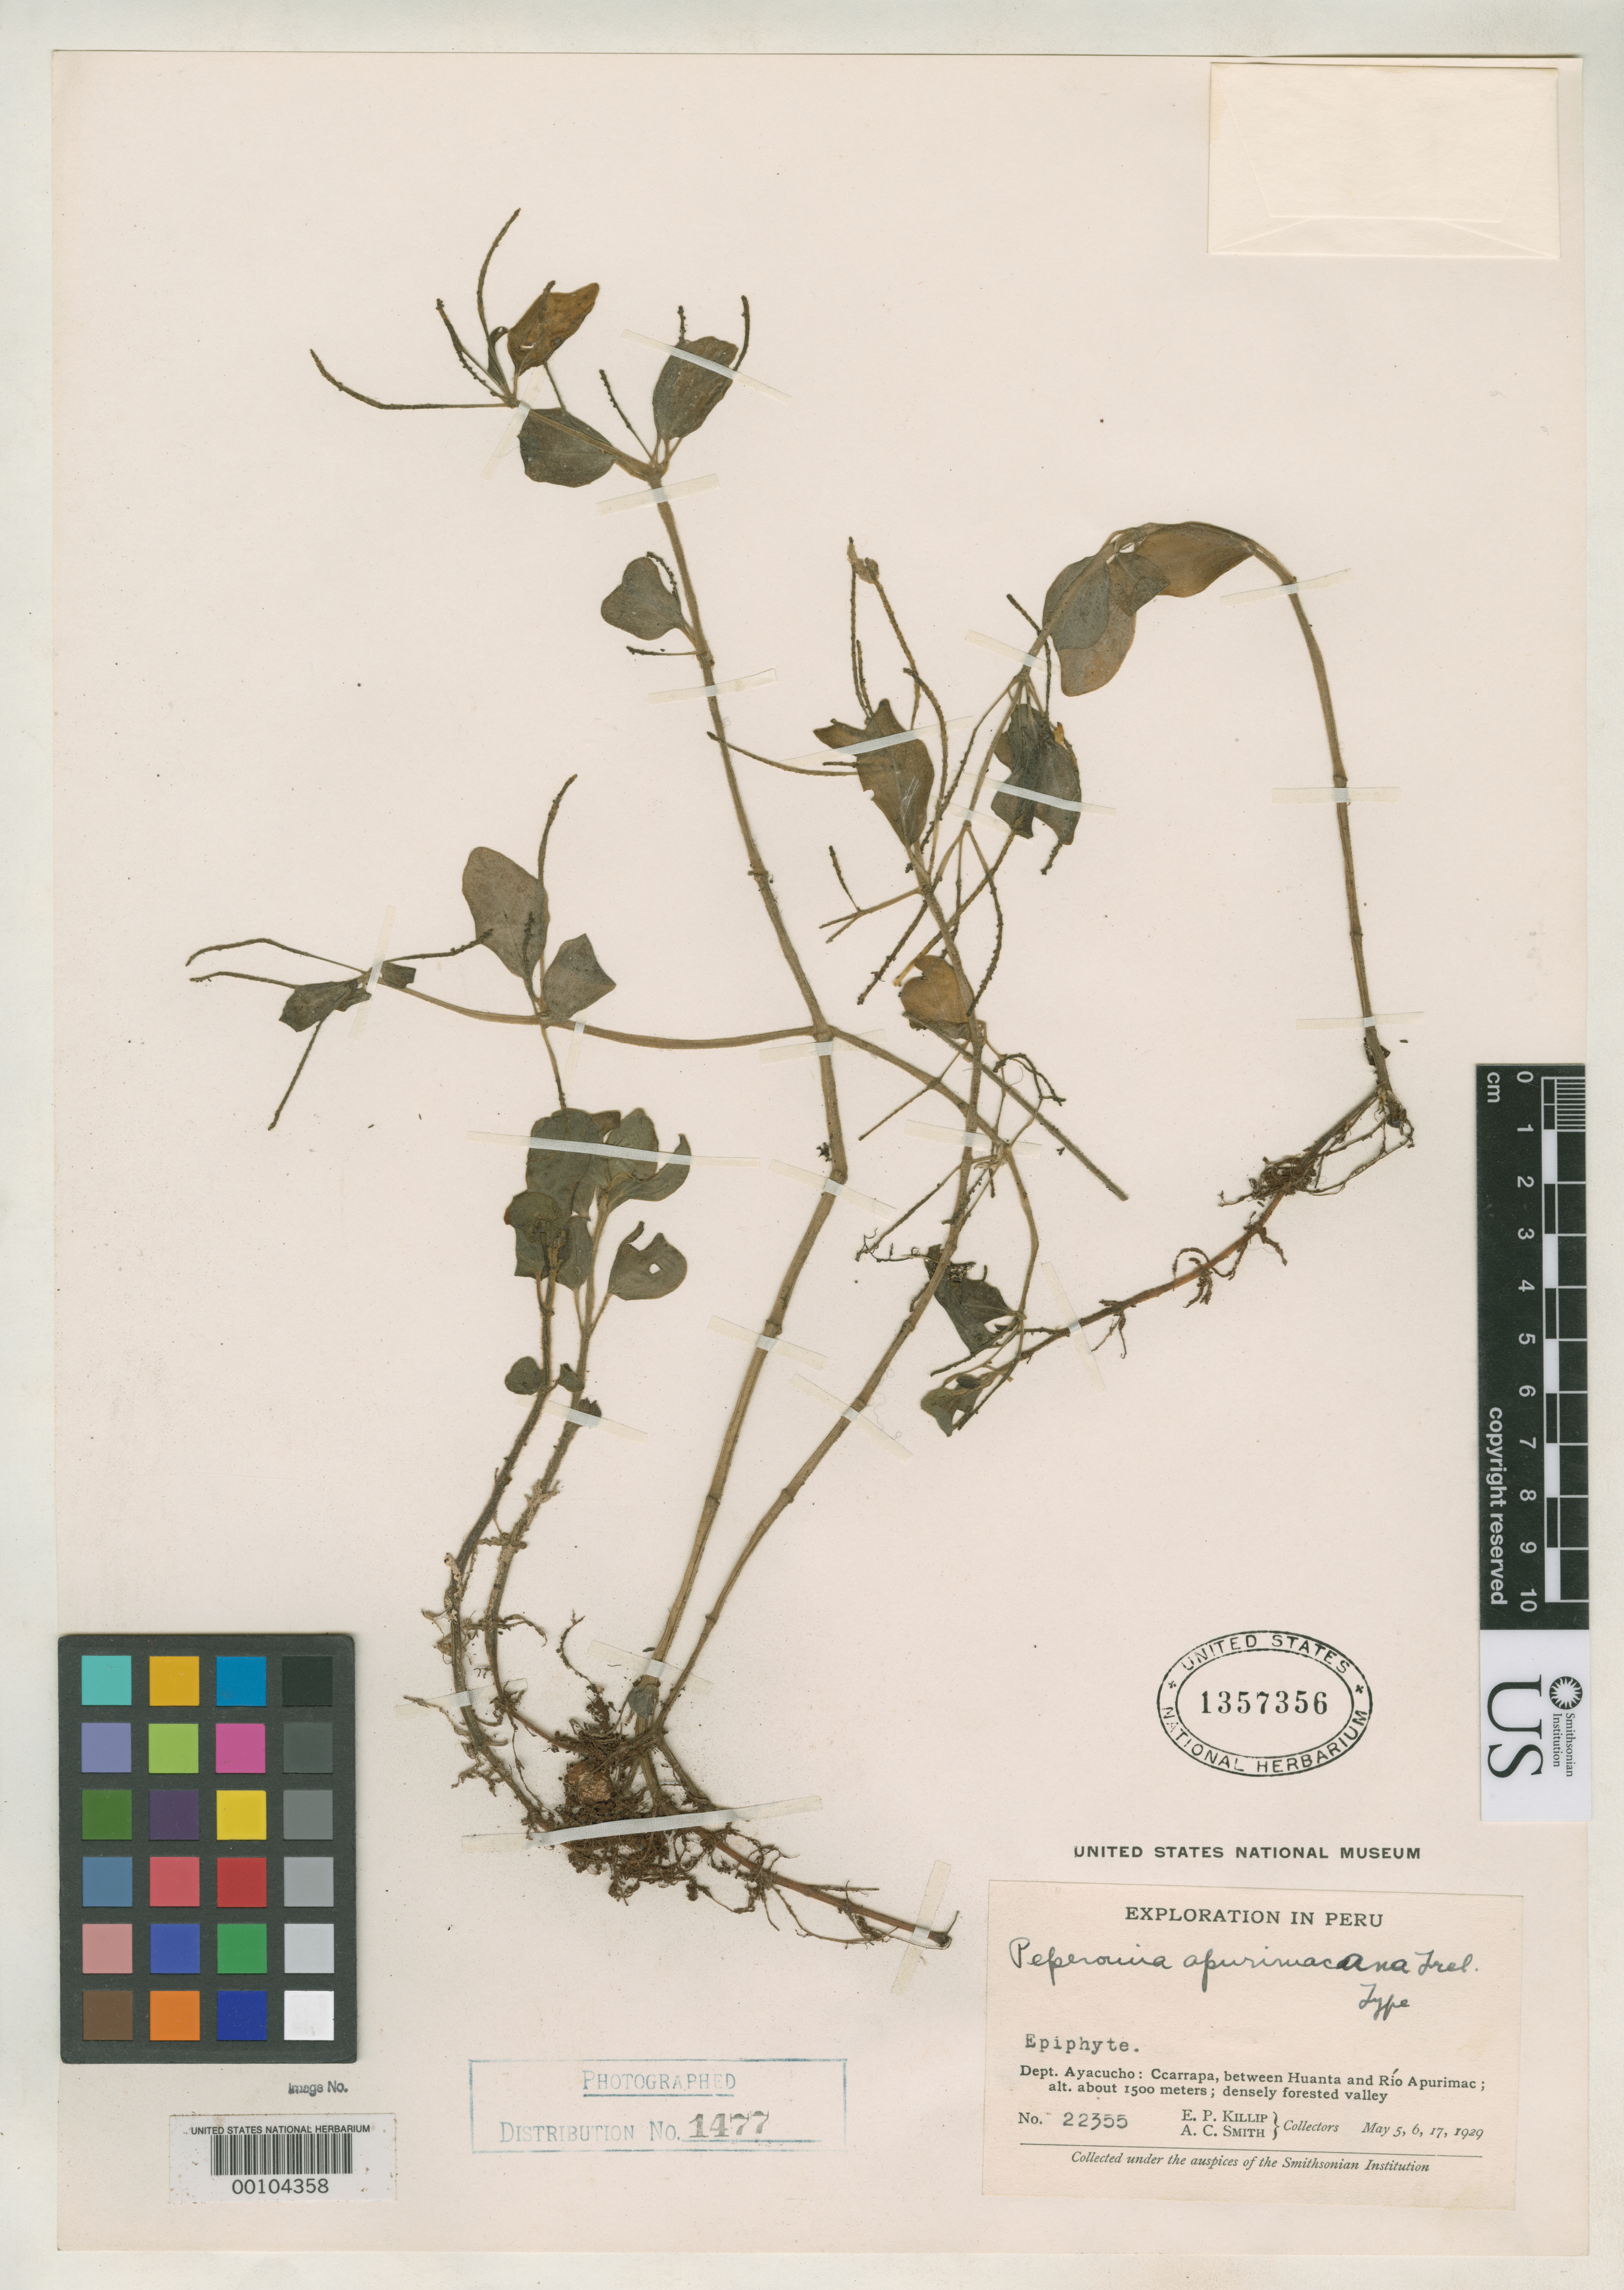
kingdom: Plantae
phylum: Tracheophyta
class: Magnoliopsida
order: Piperales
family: Piperaceae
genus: Peperomia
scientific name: Peperomia apurimacana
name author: Trel. in J.F. Macbr.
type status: Isotype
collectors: E. P. Killip & A. C. Smith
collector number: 22355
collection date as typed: May 1929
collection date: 1929-05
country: Peru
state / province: Ayacucho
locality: Ccarrapa, between Huanta and Río Apurímac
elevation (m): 1500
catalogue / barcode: US 1357356